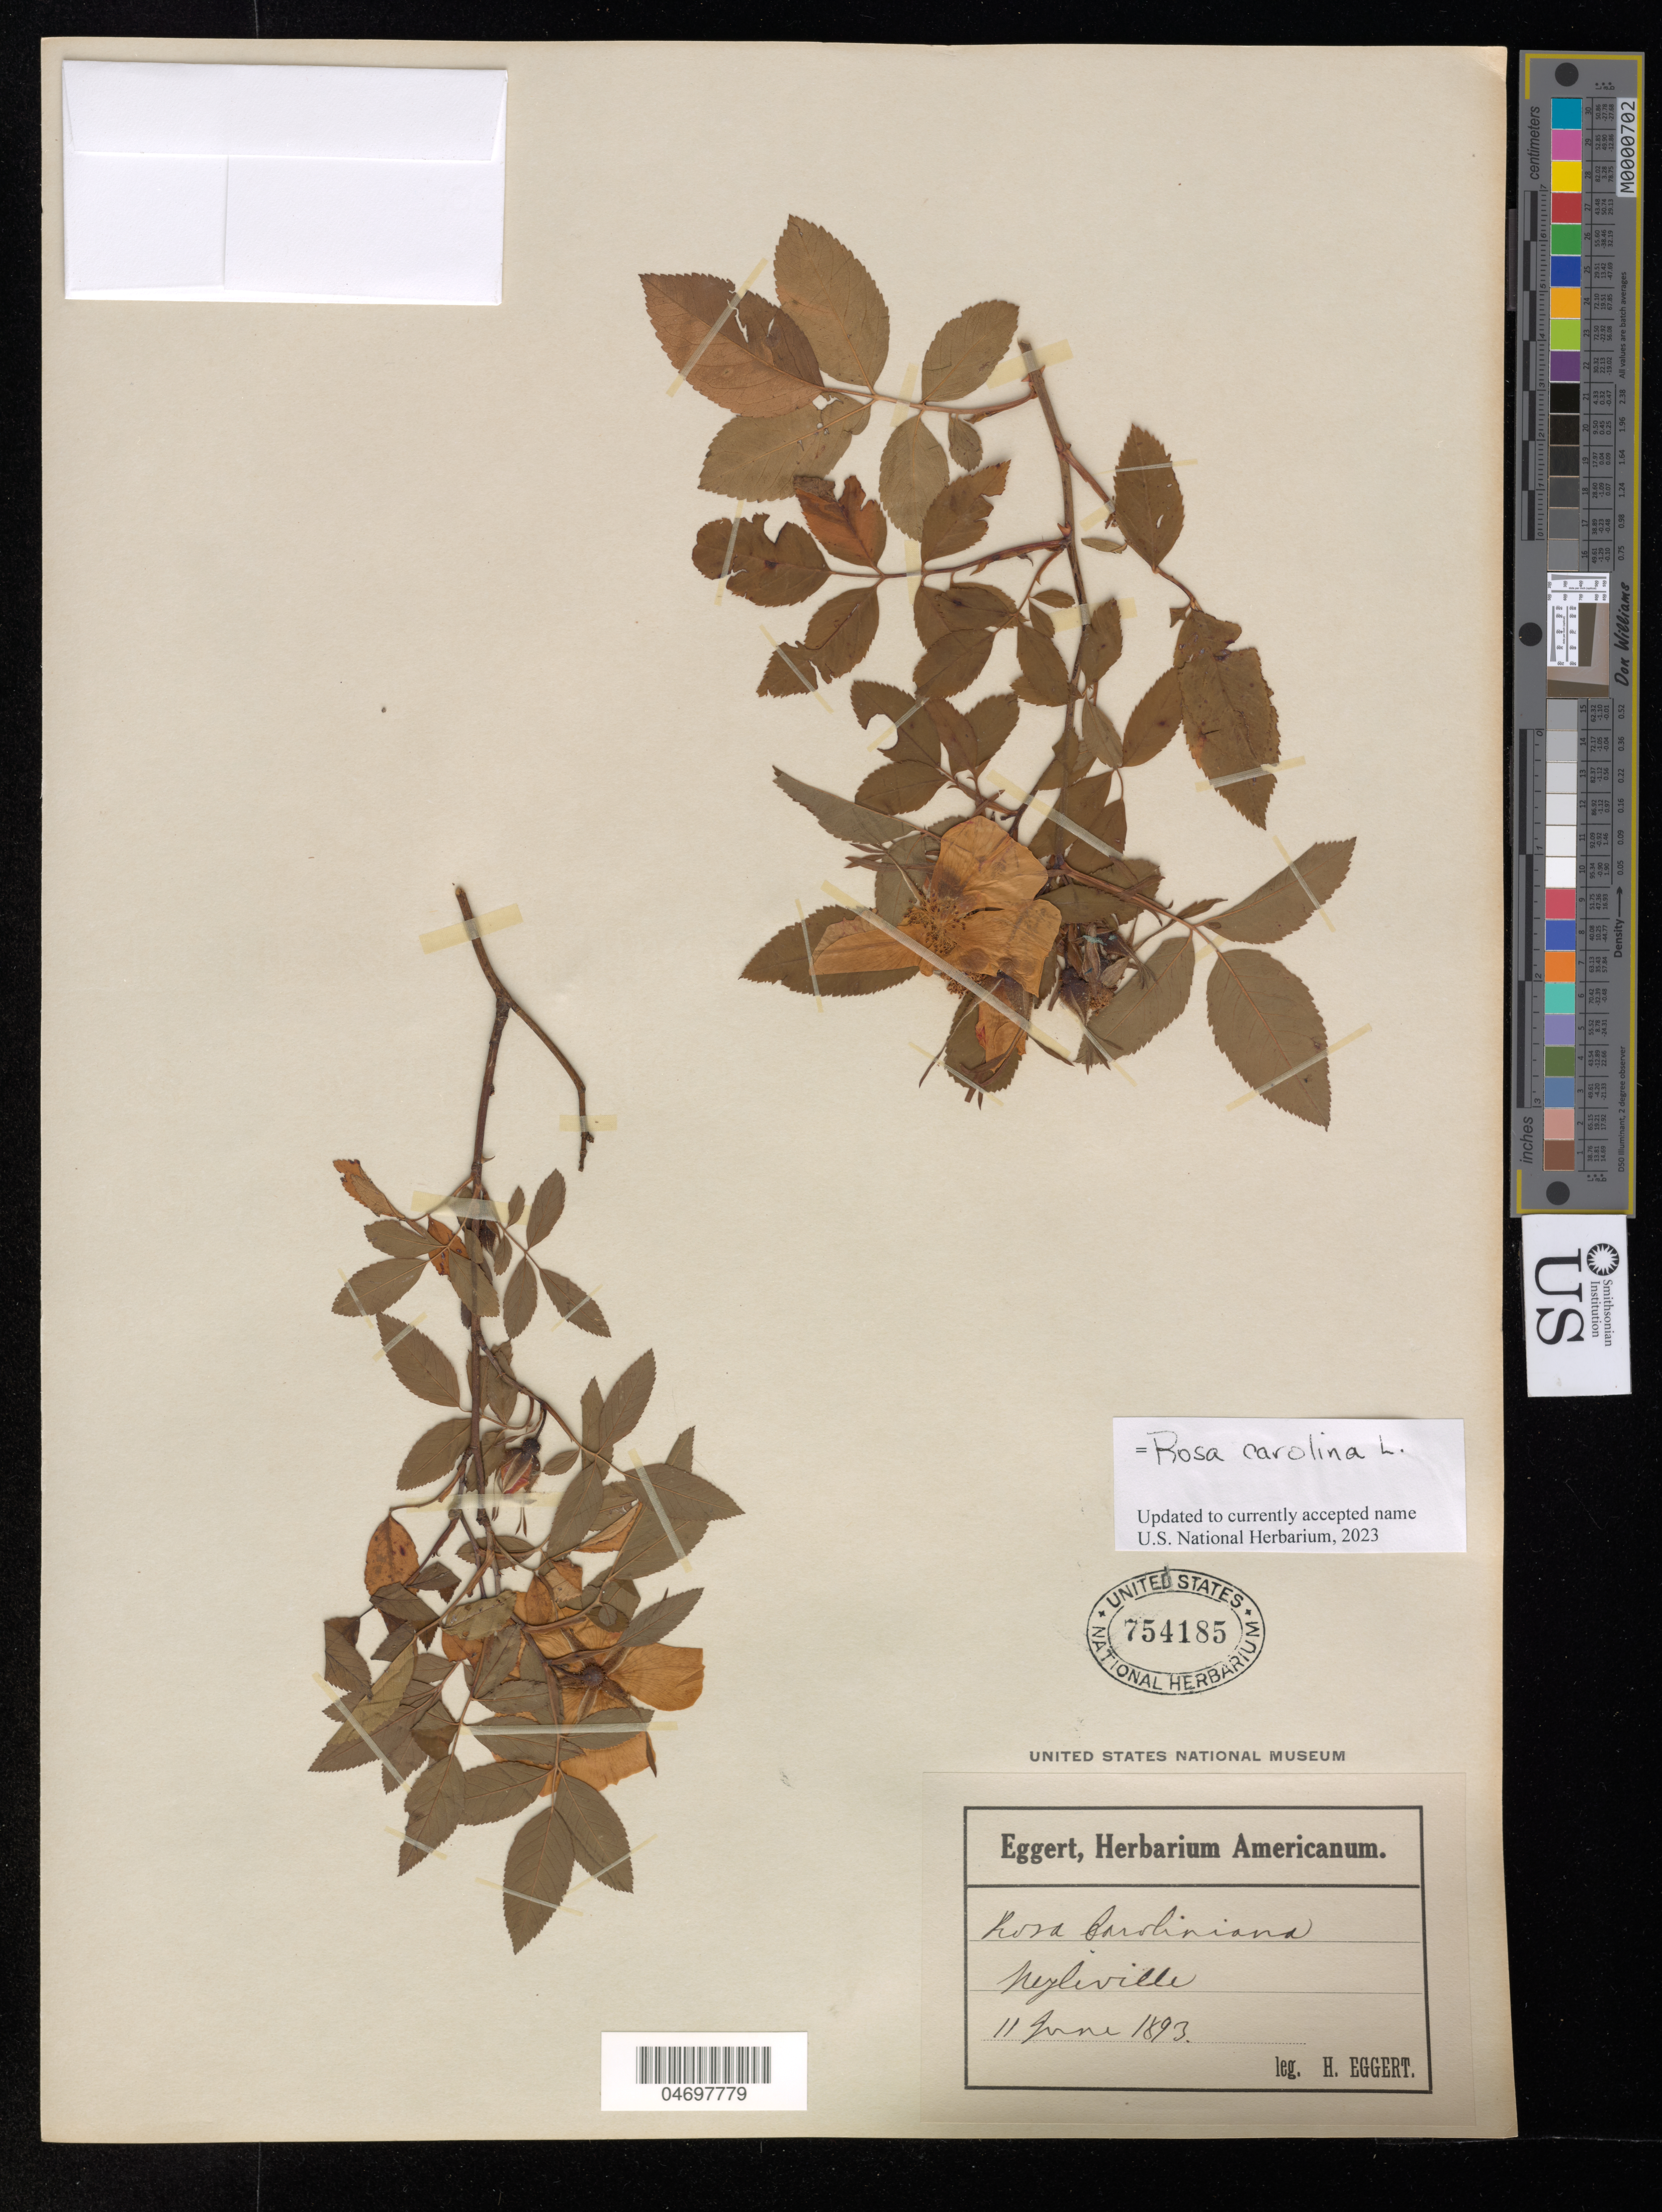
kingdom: Plantae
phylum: Tracheophyta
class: Magnoliopsida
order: Rosales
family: Rosaceae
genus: Rosa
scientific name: Rosa carolina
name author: L.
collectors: H. Eggert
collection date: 1893-06-11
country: United States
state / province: Missouri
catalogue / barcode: US 754185